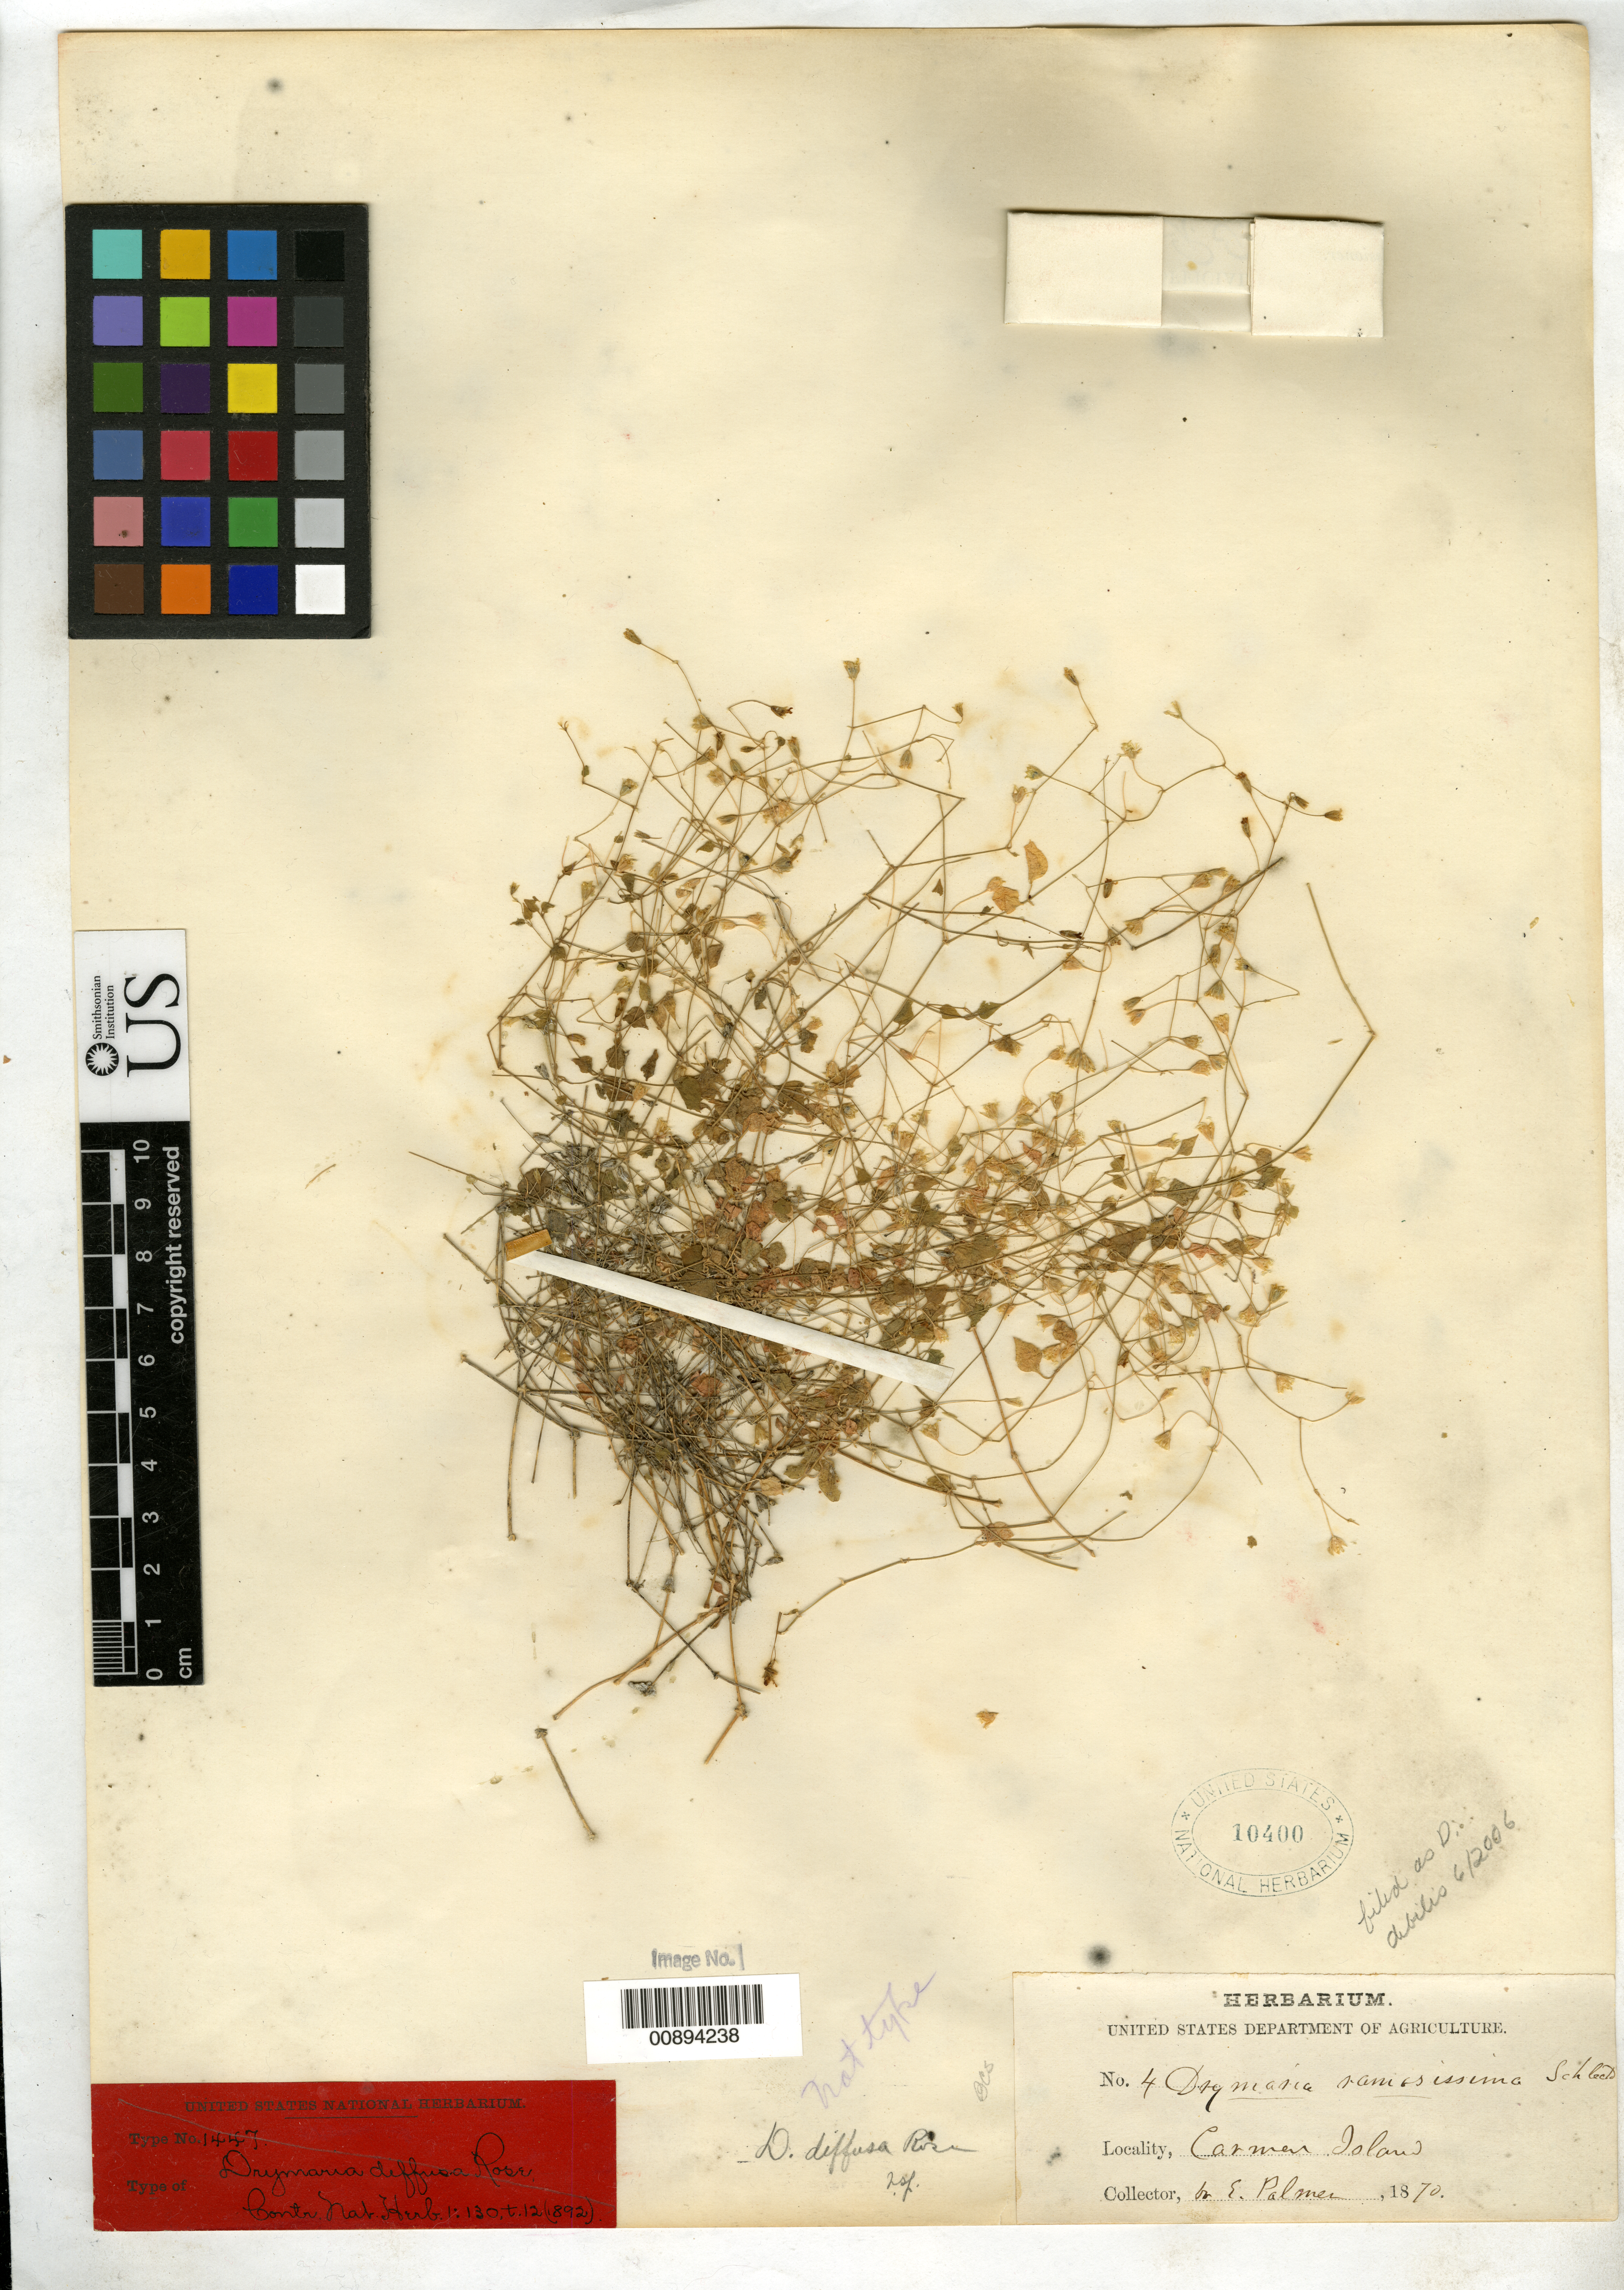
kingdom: Plantae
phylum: Tracheophyta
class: Magnoliopsida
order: Caryophyllales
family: Caryophyllaceae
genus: Drymaria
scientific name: Drymaria diffusa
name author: Rose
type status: Isosyntype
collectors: E. Palmer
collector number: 4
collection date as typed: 1870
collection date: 1870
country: Mexico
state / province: Baja California Sur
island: Carmen I.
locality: Carmen Island, Baja California Sur.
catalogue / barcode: US 10400